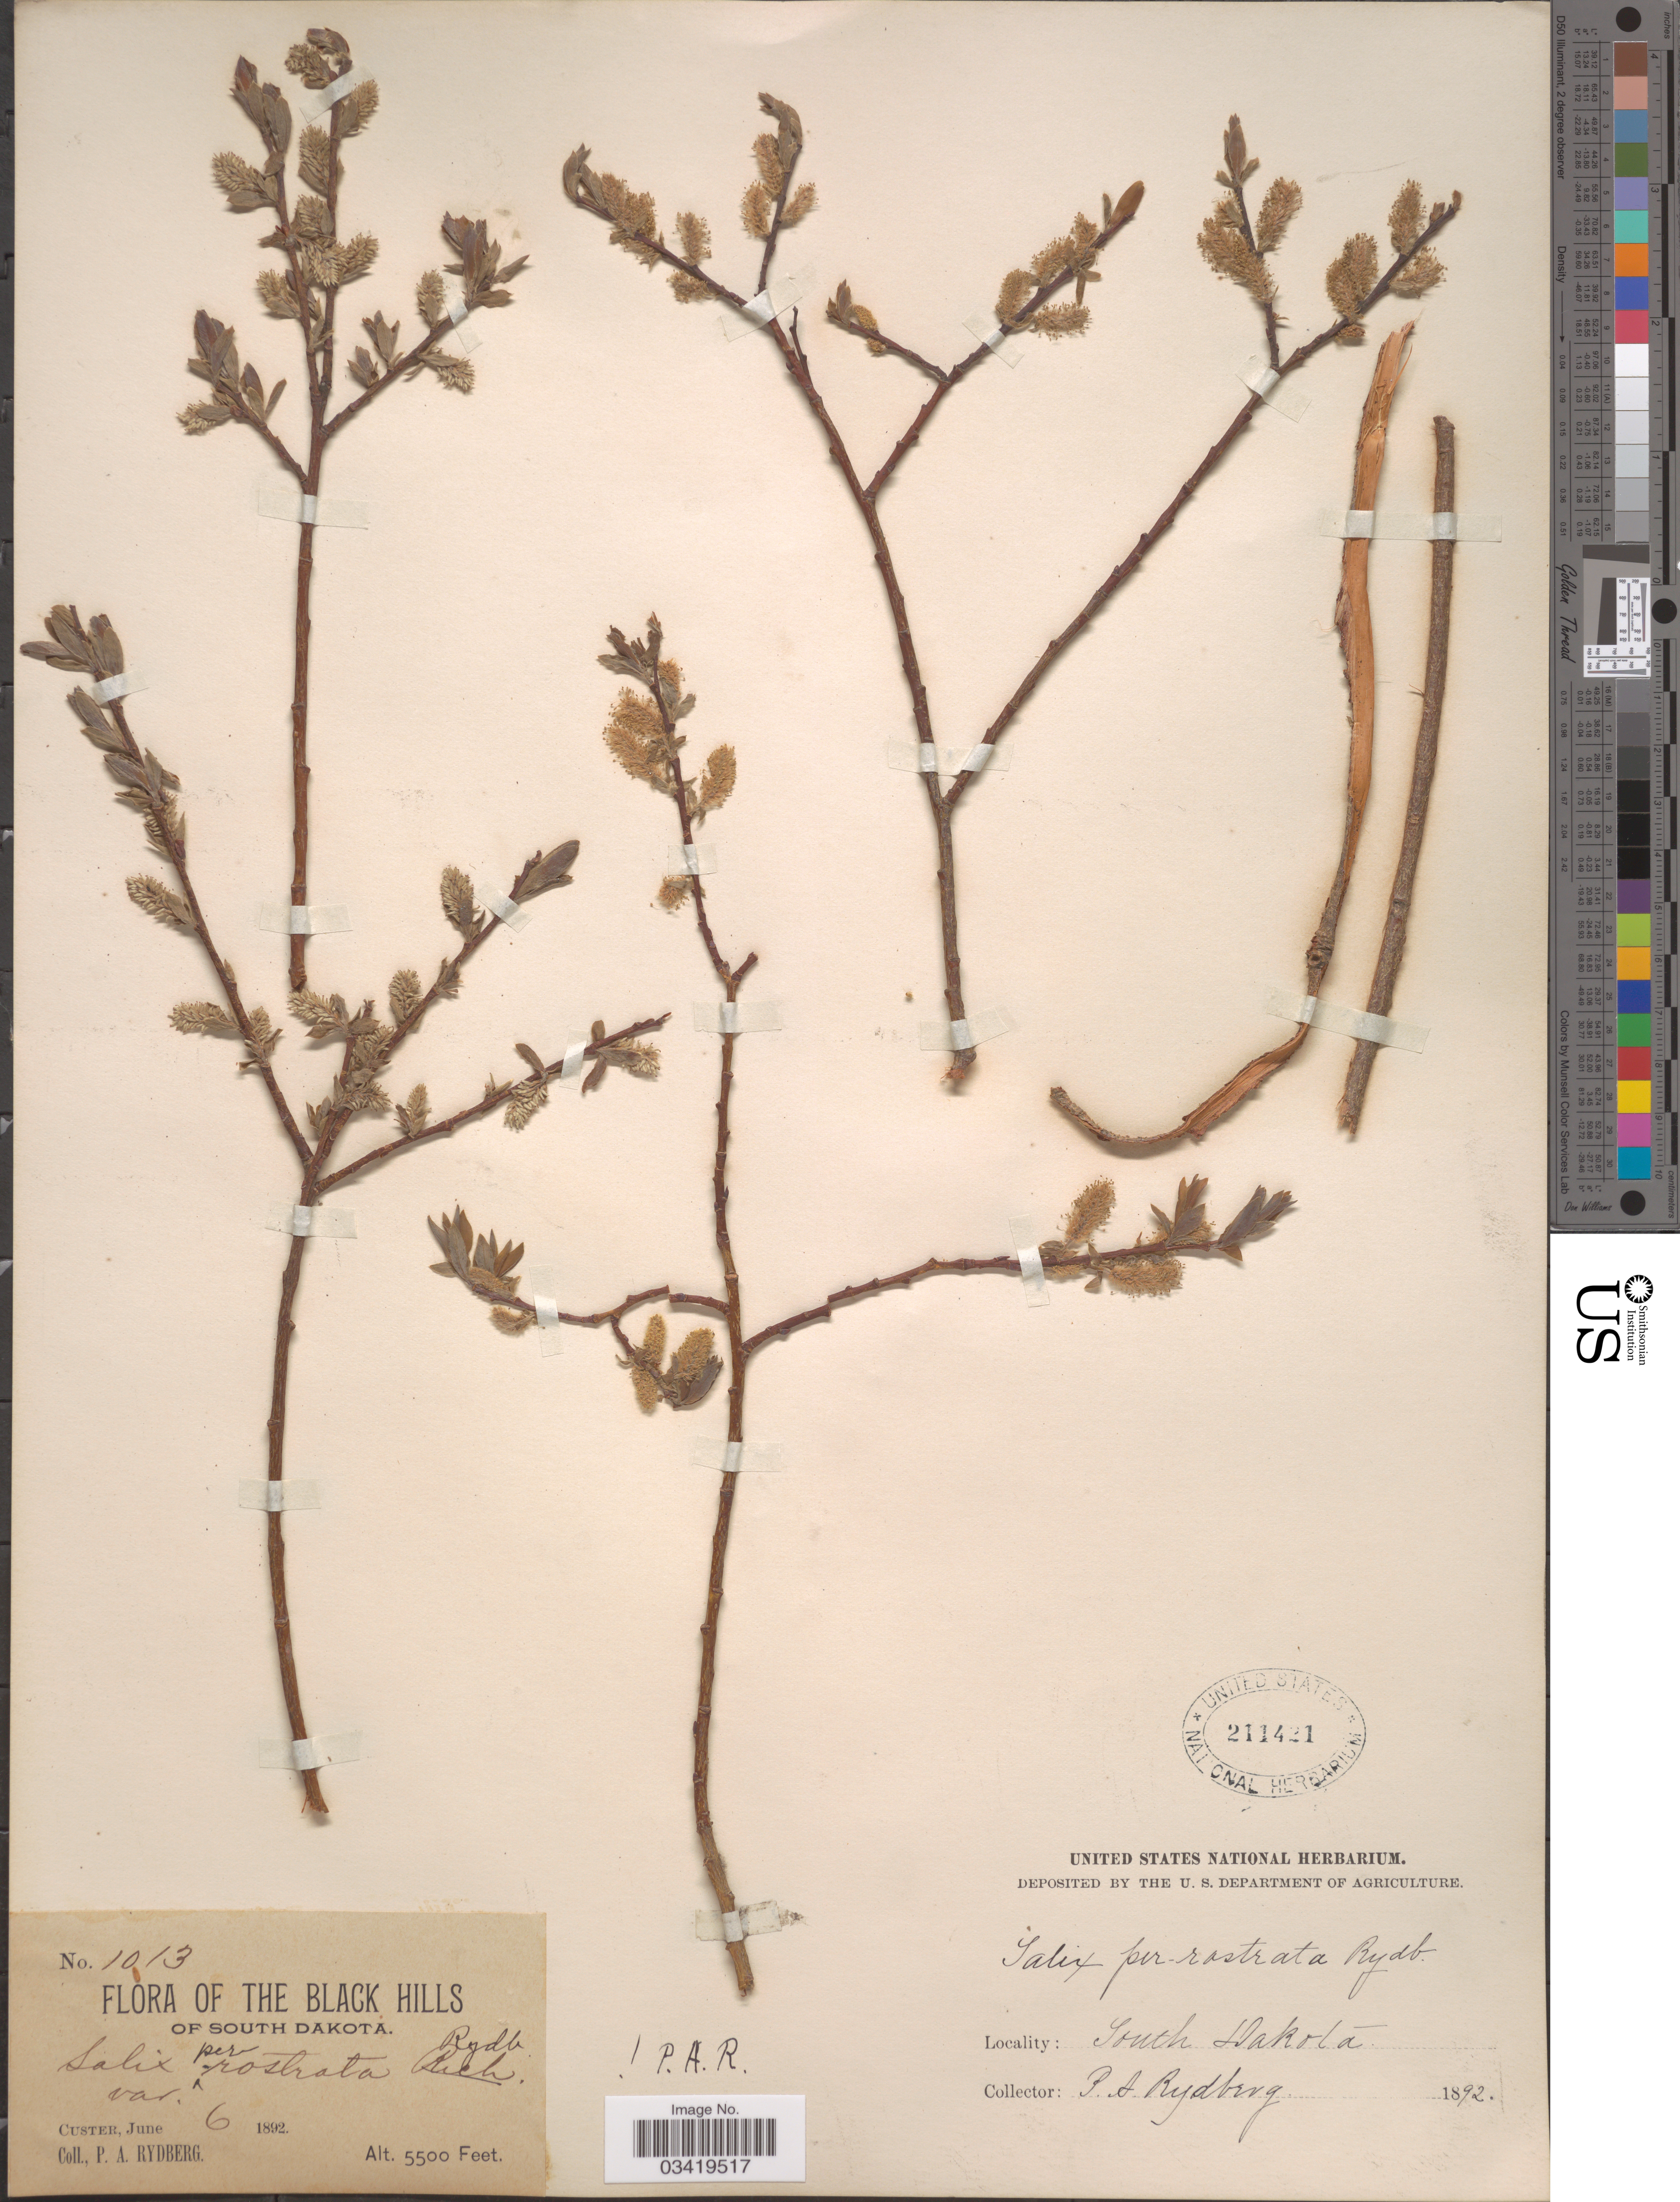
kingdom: Plantae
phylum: Tracheophyta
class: Magnoliopsida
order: Malpighiales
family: Salicaceae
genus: Salix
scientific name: Salix bebbiana var. perrostrata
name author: Sarg.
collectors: P. A. Rydberg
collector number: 1013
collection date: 1892-06-06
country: United States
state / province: South Dakota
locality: The Black Hills of South Dakota. Custer.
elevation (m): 1676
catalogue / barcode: US 211421